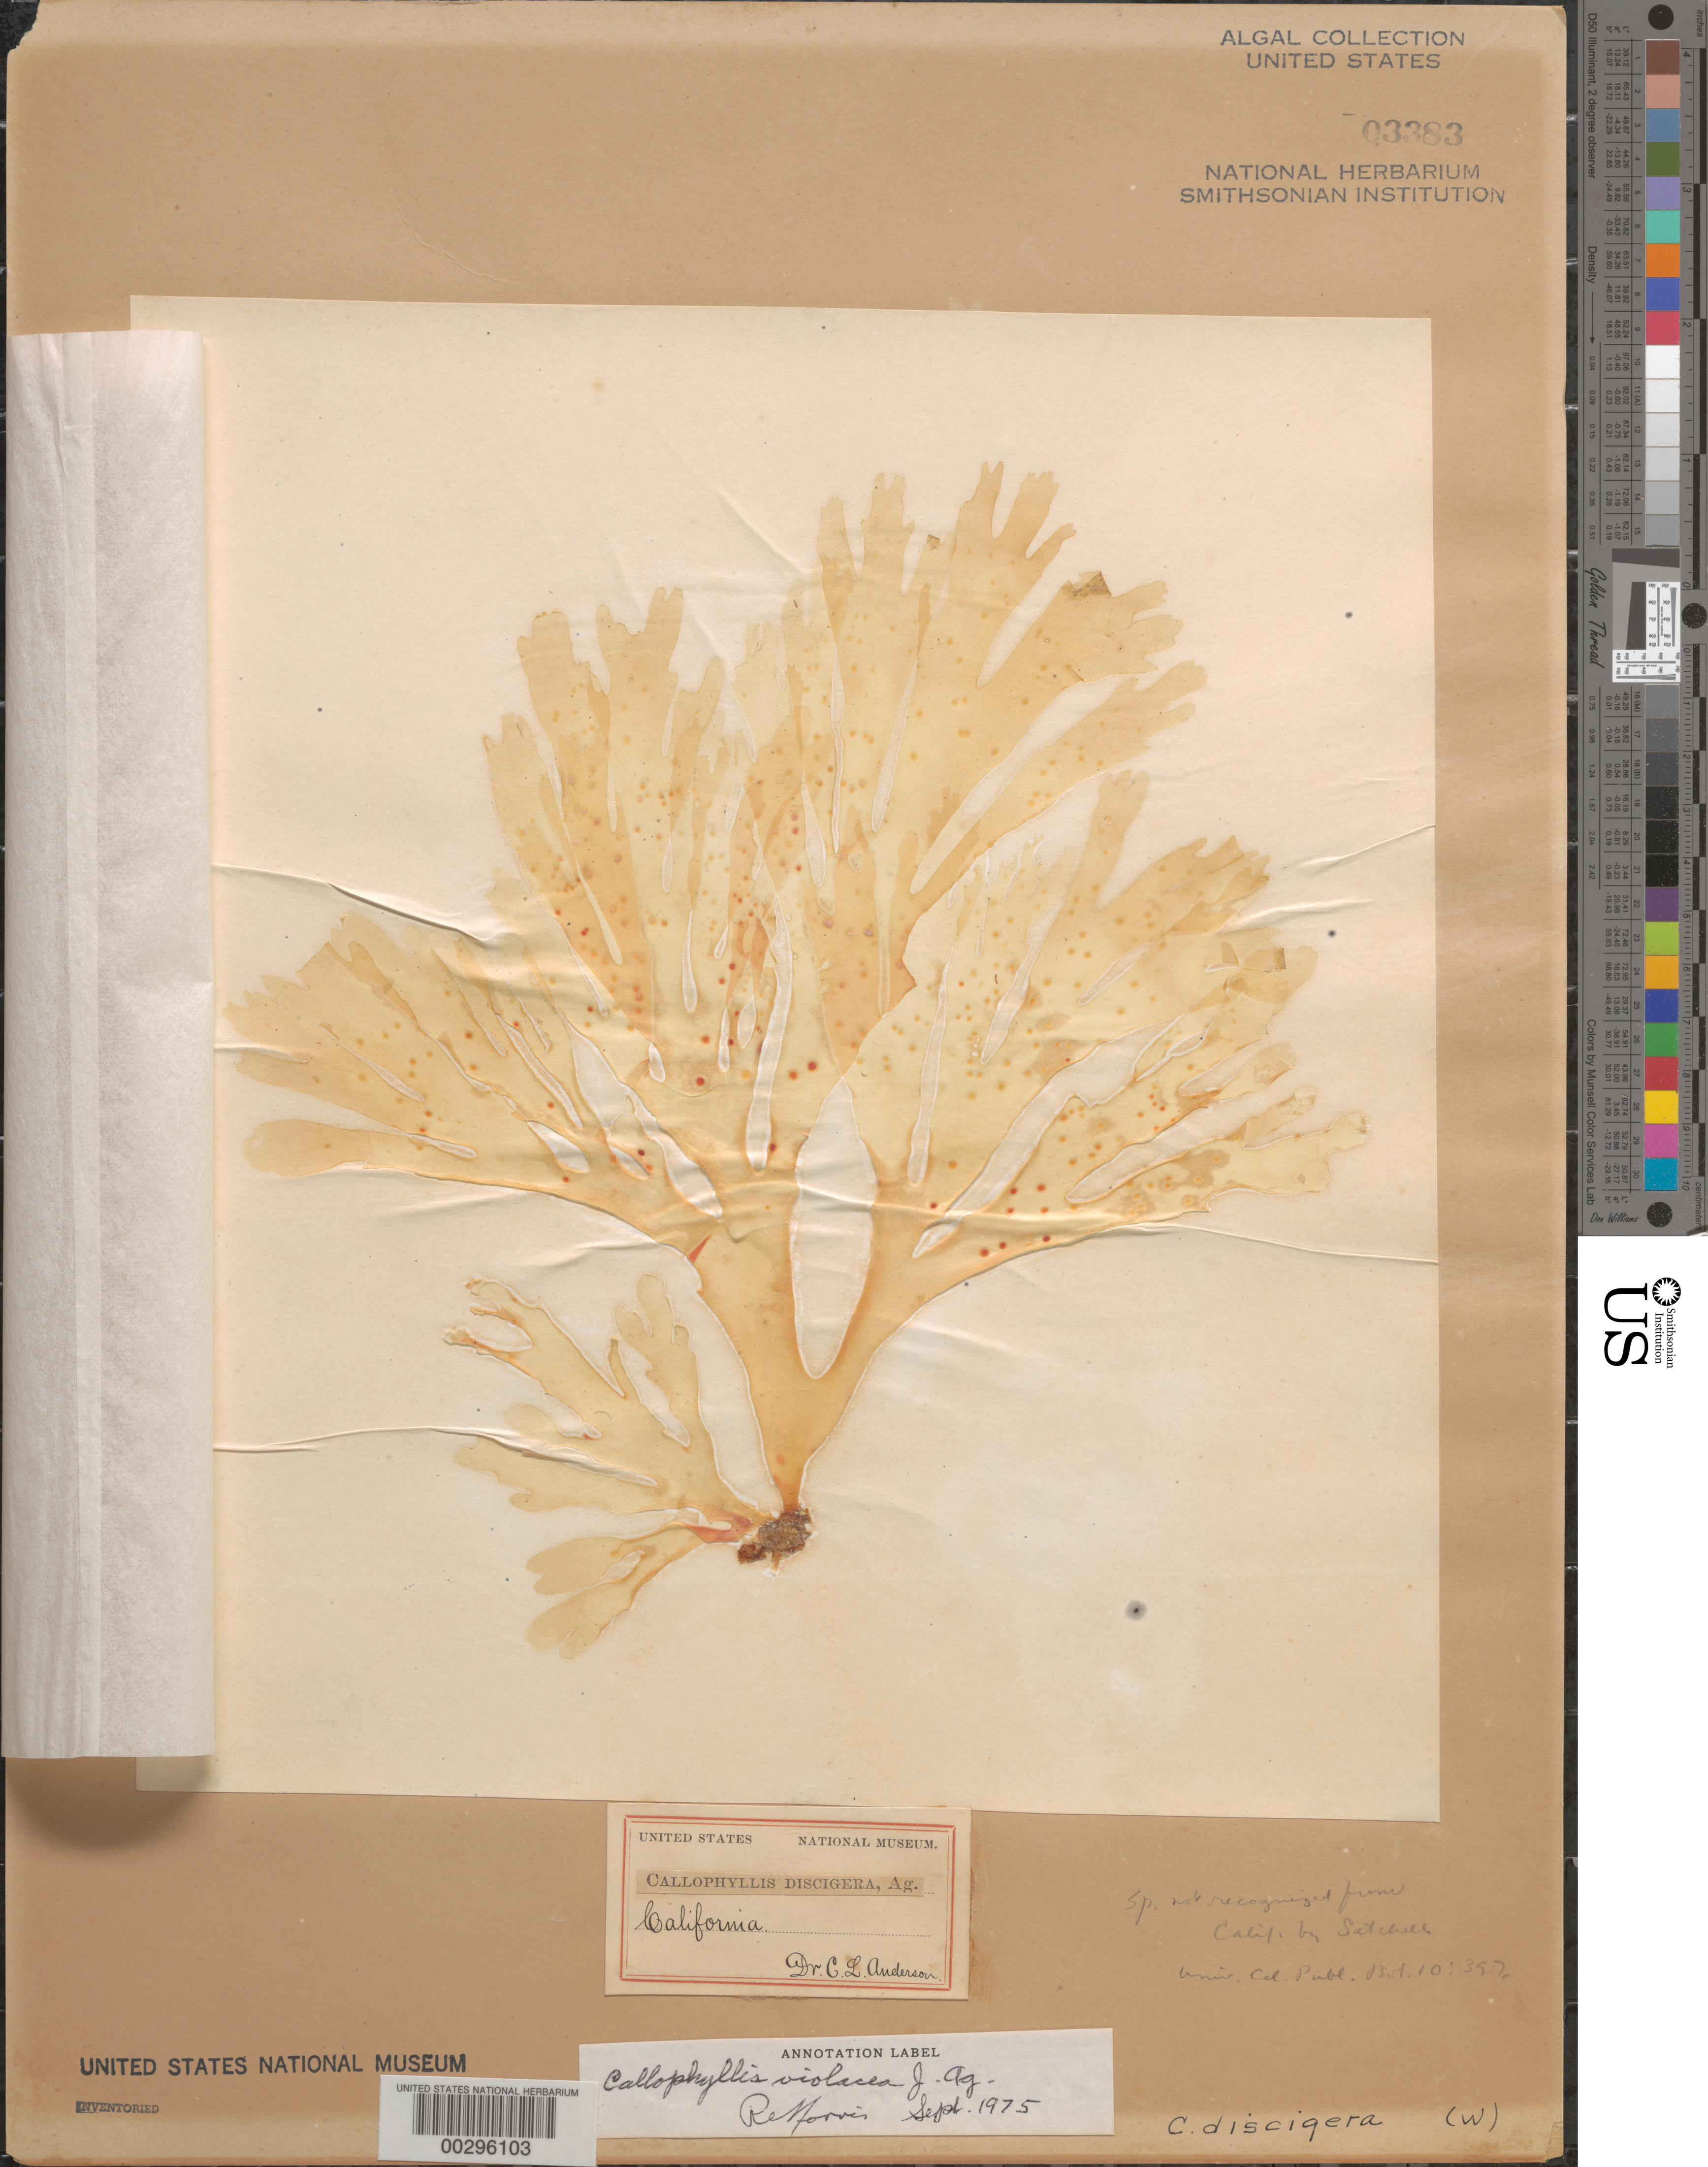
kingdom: Plantae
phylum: Rhodophyta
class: Florideophyceae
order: Gigartinales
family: Kallymeniaceae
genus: Callophyllis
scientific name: Callophyllis violacea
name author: J. Agardh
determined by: Norris, R. E.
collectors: C. L. Anderson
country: United States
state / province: California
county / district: San Diego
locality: False Bay, San Diego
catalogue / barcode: US 3383